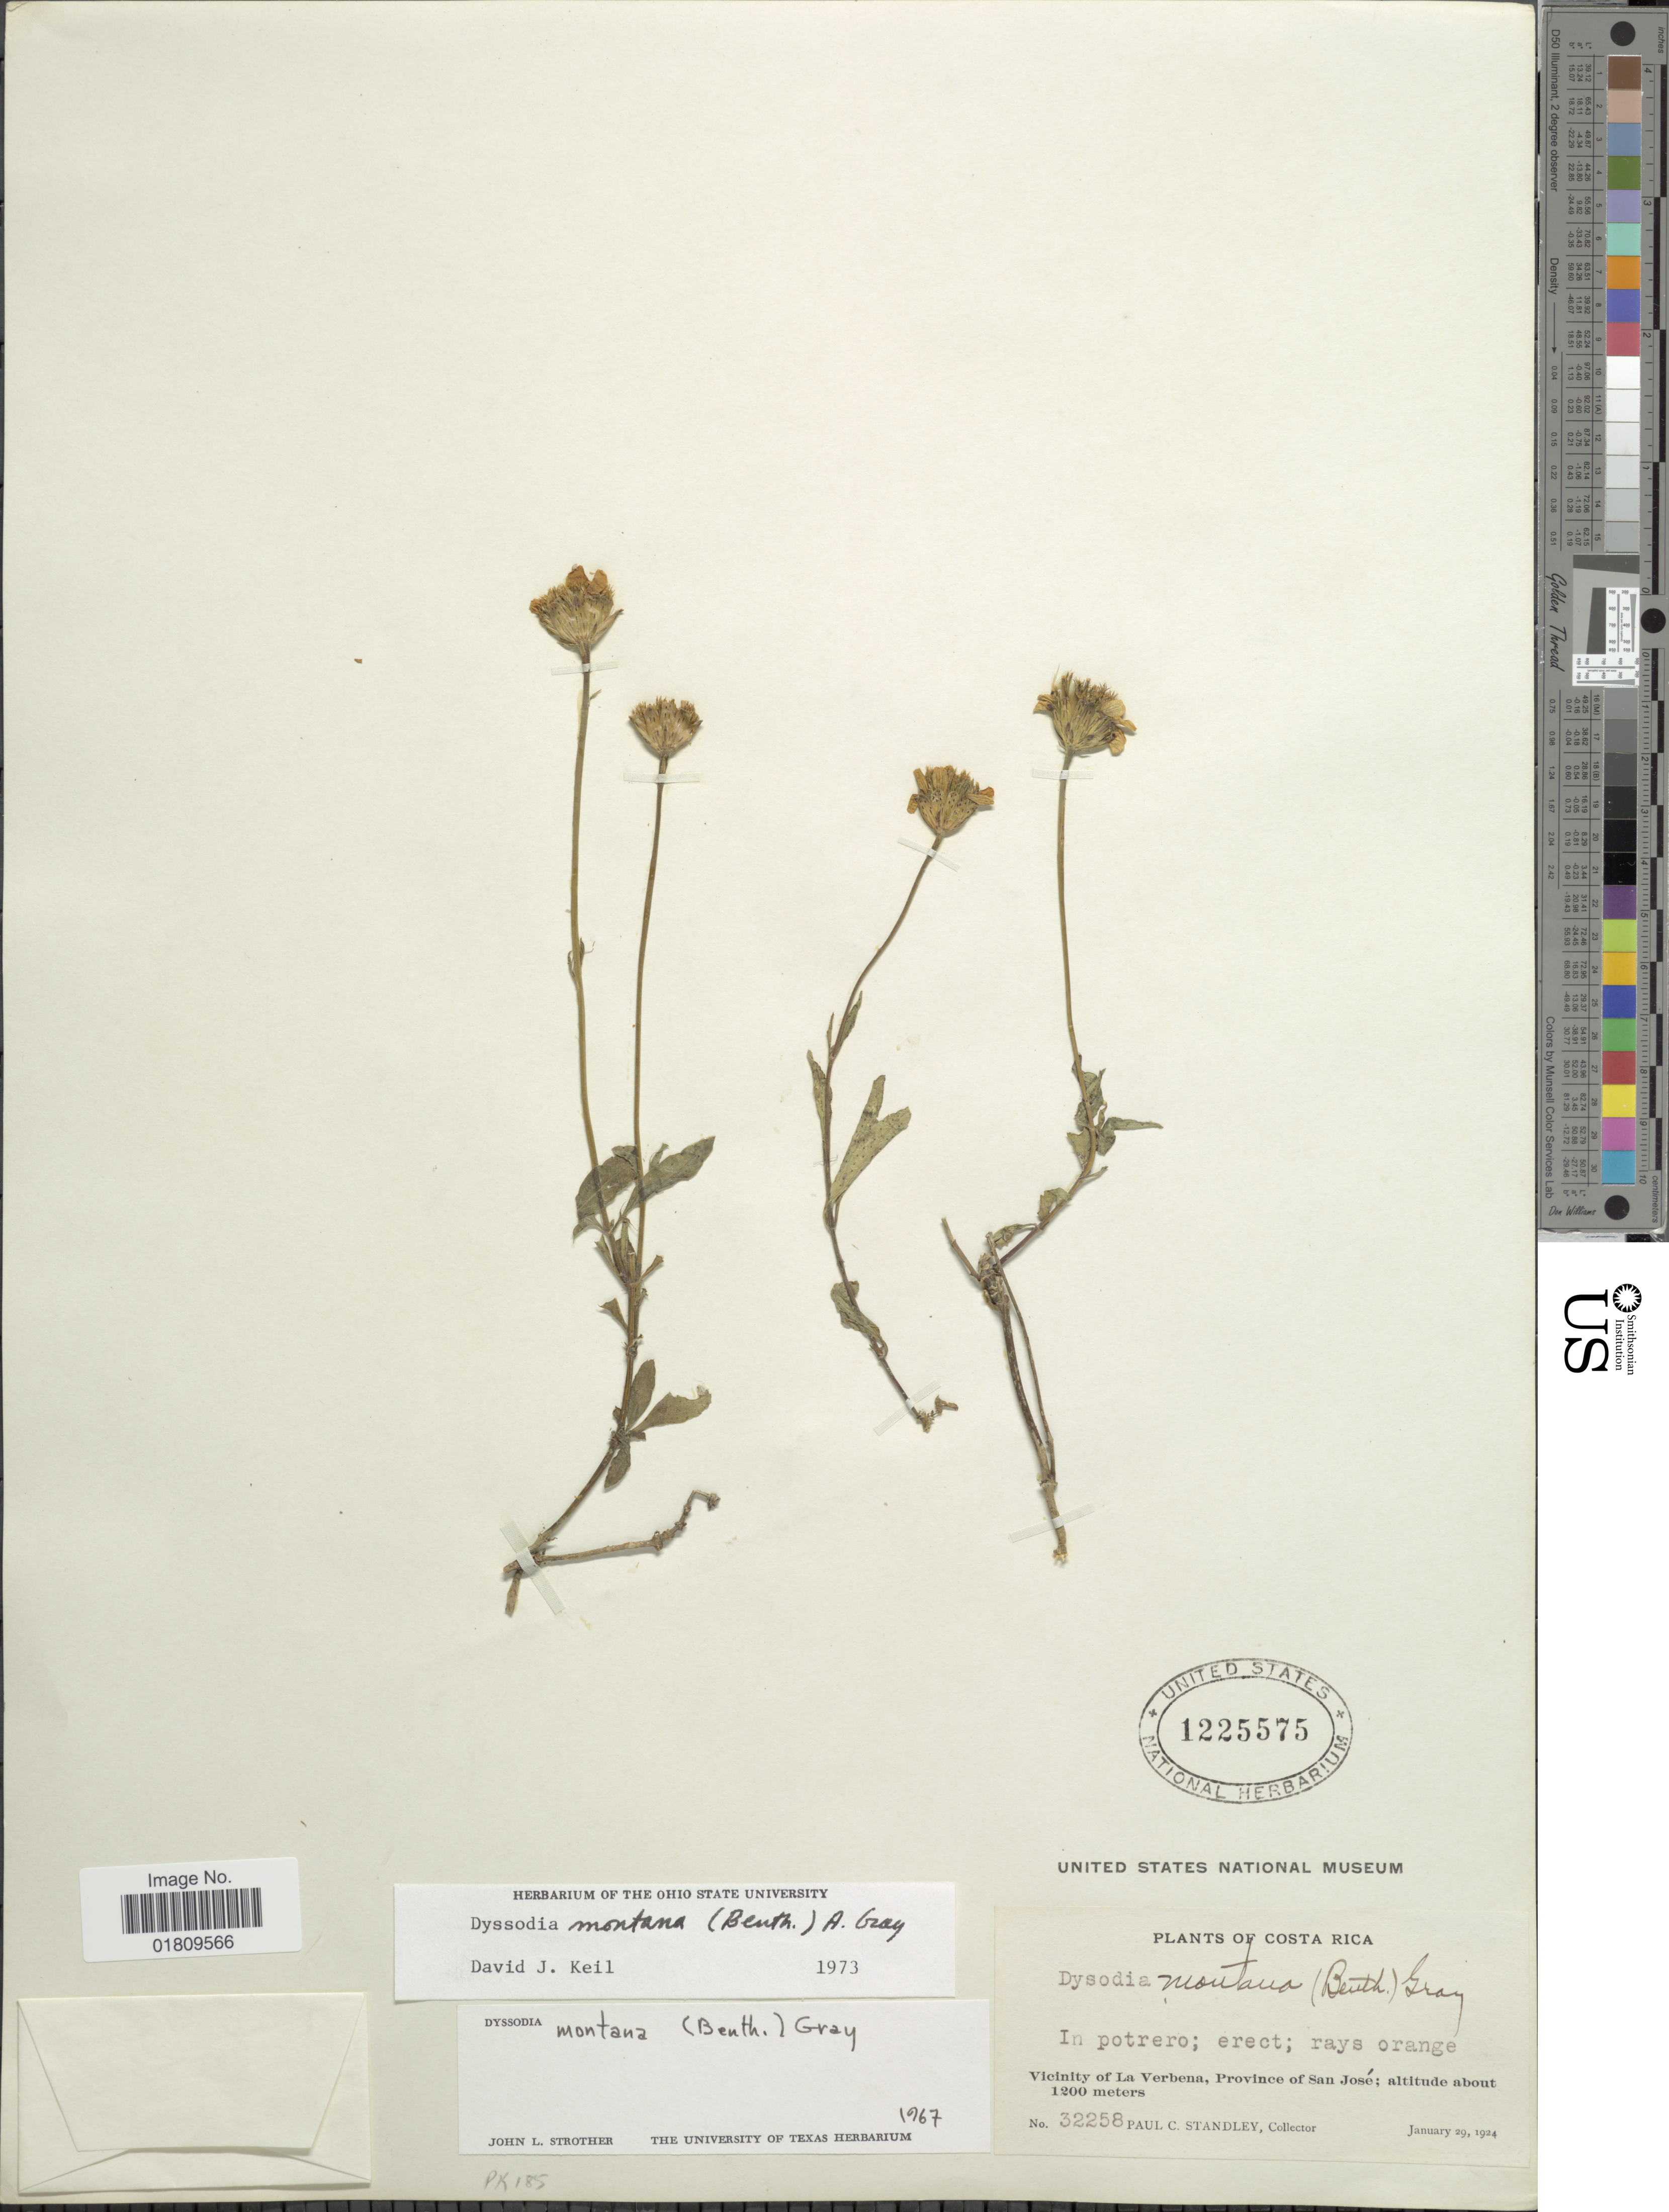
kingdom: Plantae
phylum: Tracheophyta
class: Magnoliopsida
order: Asterales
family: Asteraceae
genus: Dyssodia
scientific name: Dyssodia montana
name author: (Benth.) A. Gray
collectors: P. C. Standley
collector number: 32258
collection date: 1924-01-29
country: Costa Rica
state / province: San José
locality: In portrero, vicinity of La Verbena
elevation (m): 1200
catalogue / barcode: US 1225575